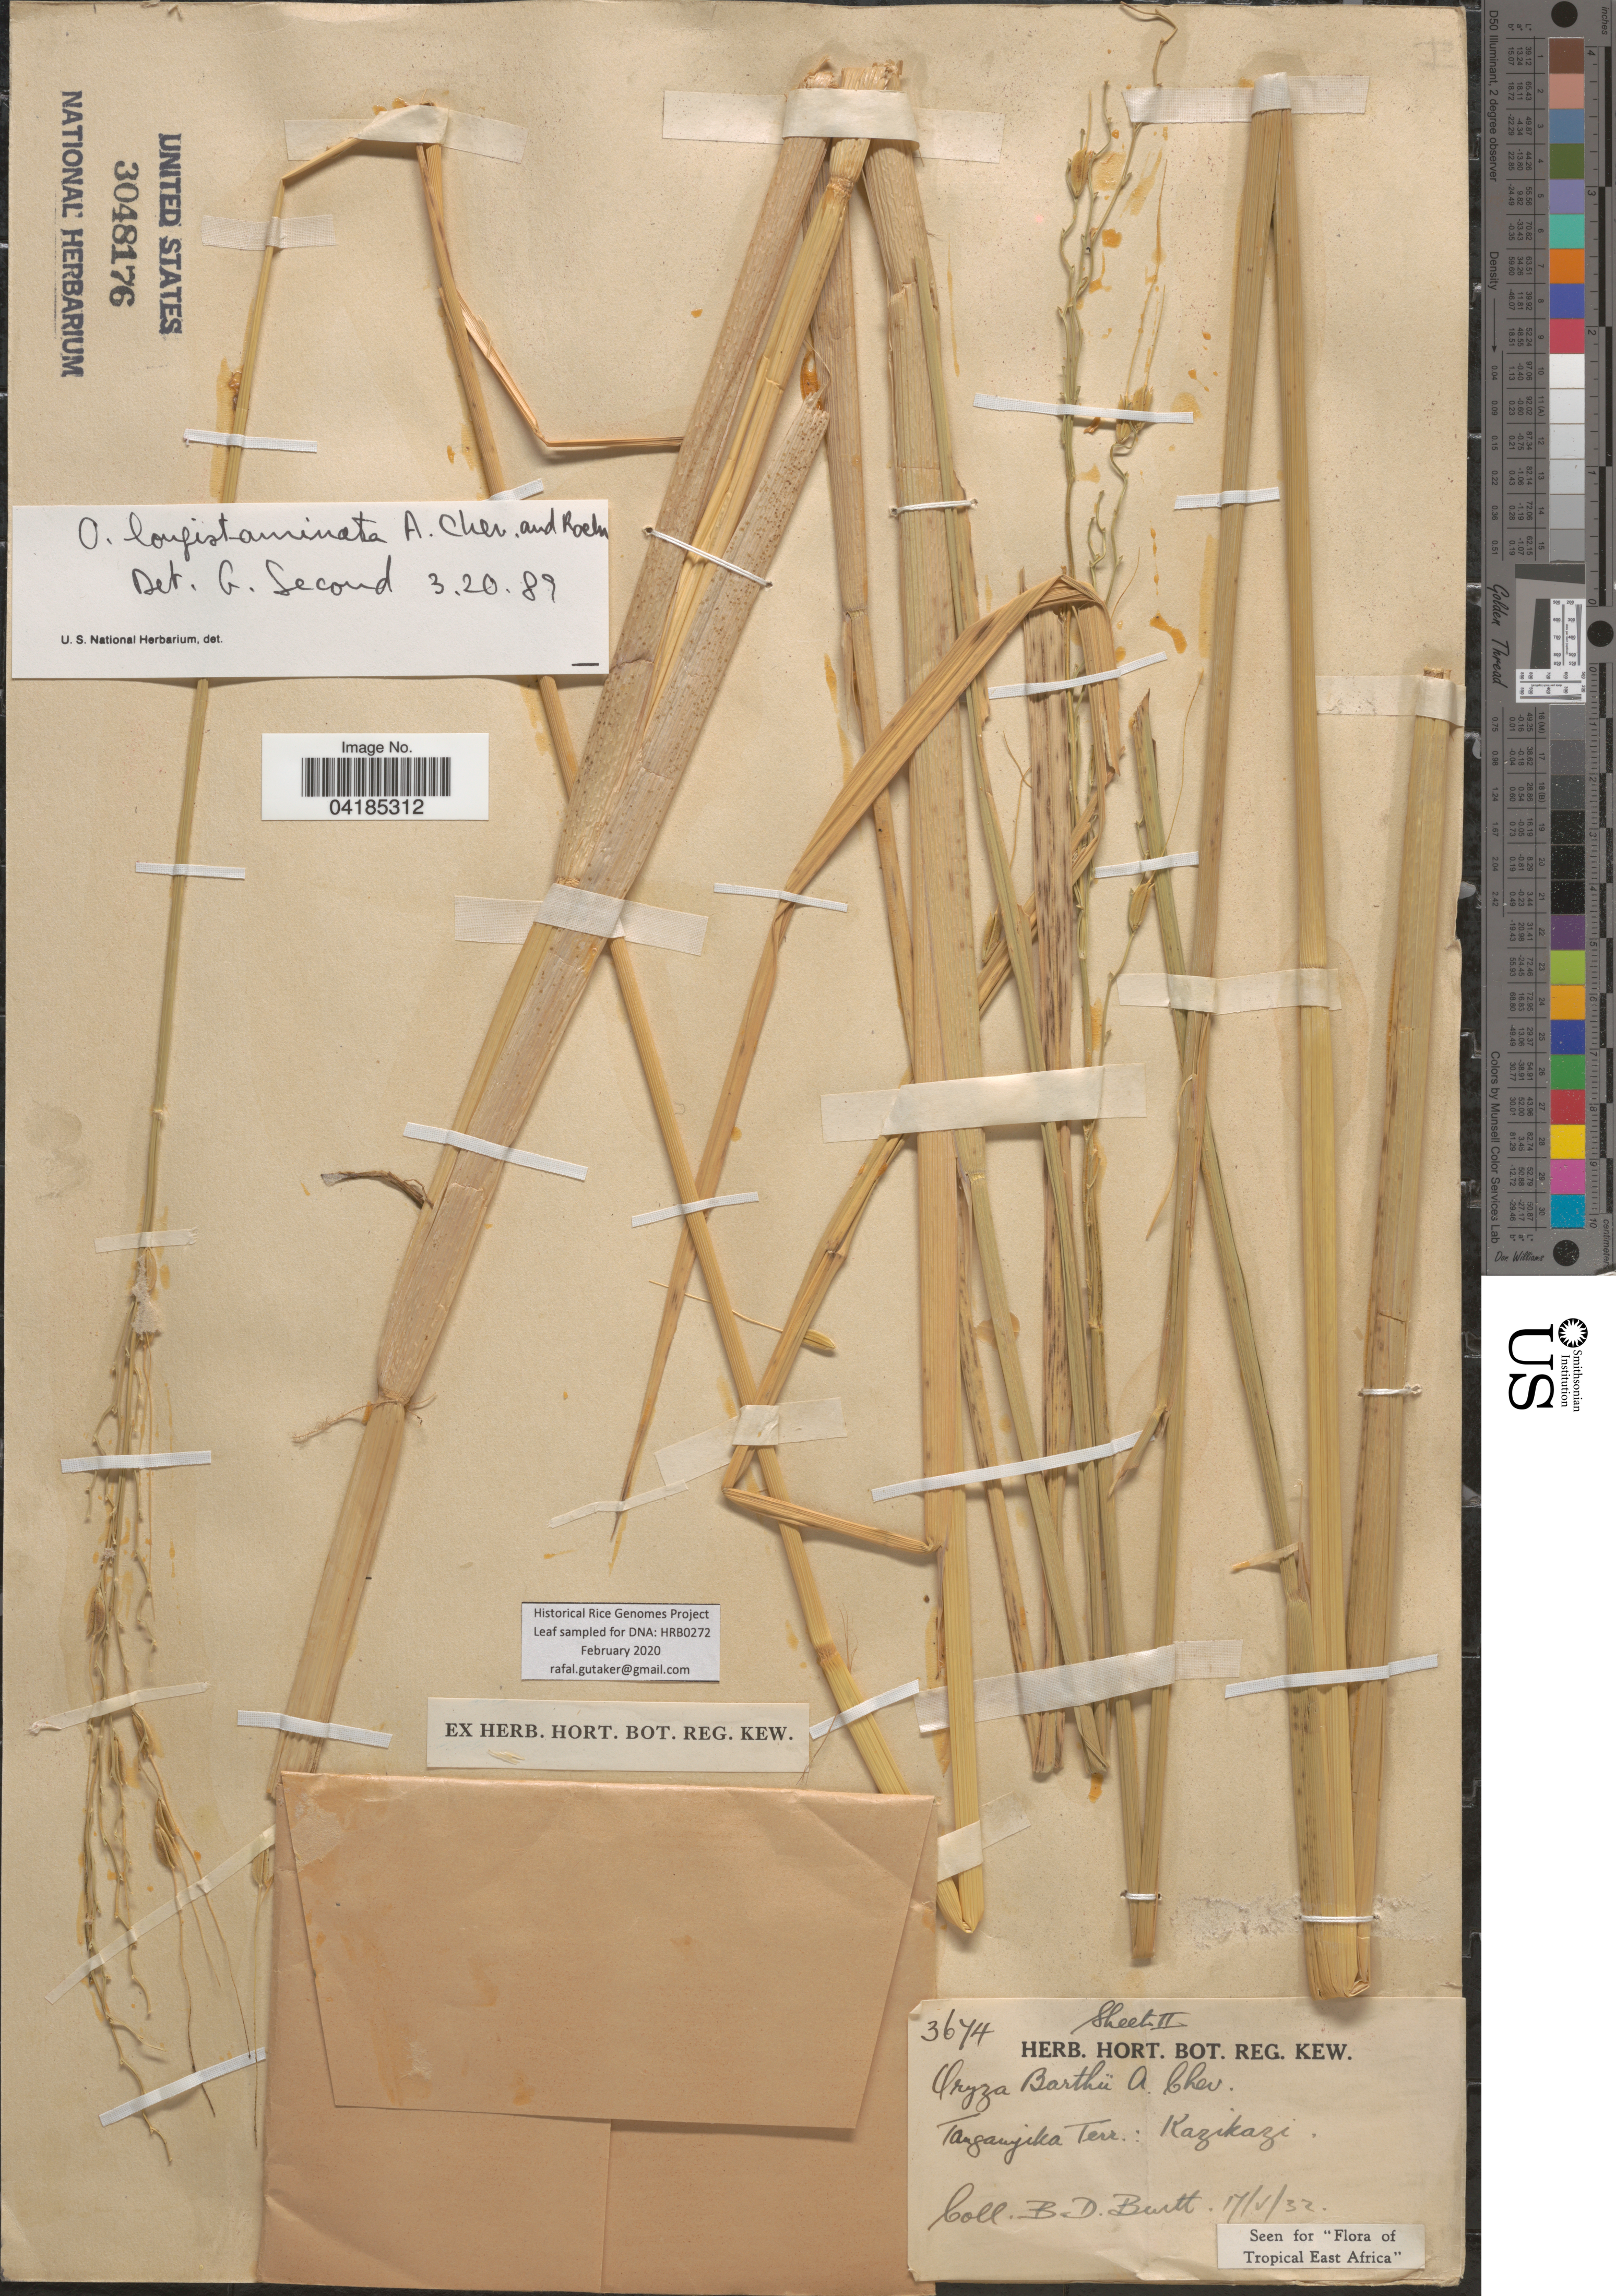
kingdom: Plantae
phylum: Tracheophyta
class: Liliopsida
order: Poales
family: Poaceae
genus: Oryza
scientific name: Oryza longistaminata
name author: A. Chev. & Roehr.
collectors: B. D. Burtt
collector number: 3674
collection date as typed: Transcribed d/m/y: 17/5/32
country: Tanzania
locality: Tanganyika Terr.: Kazikazi.